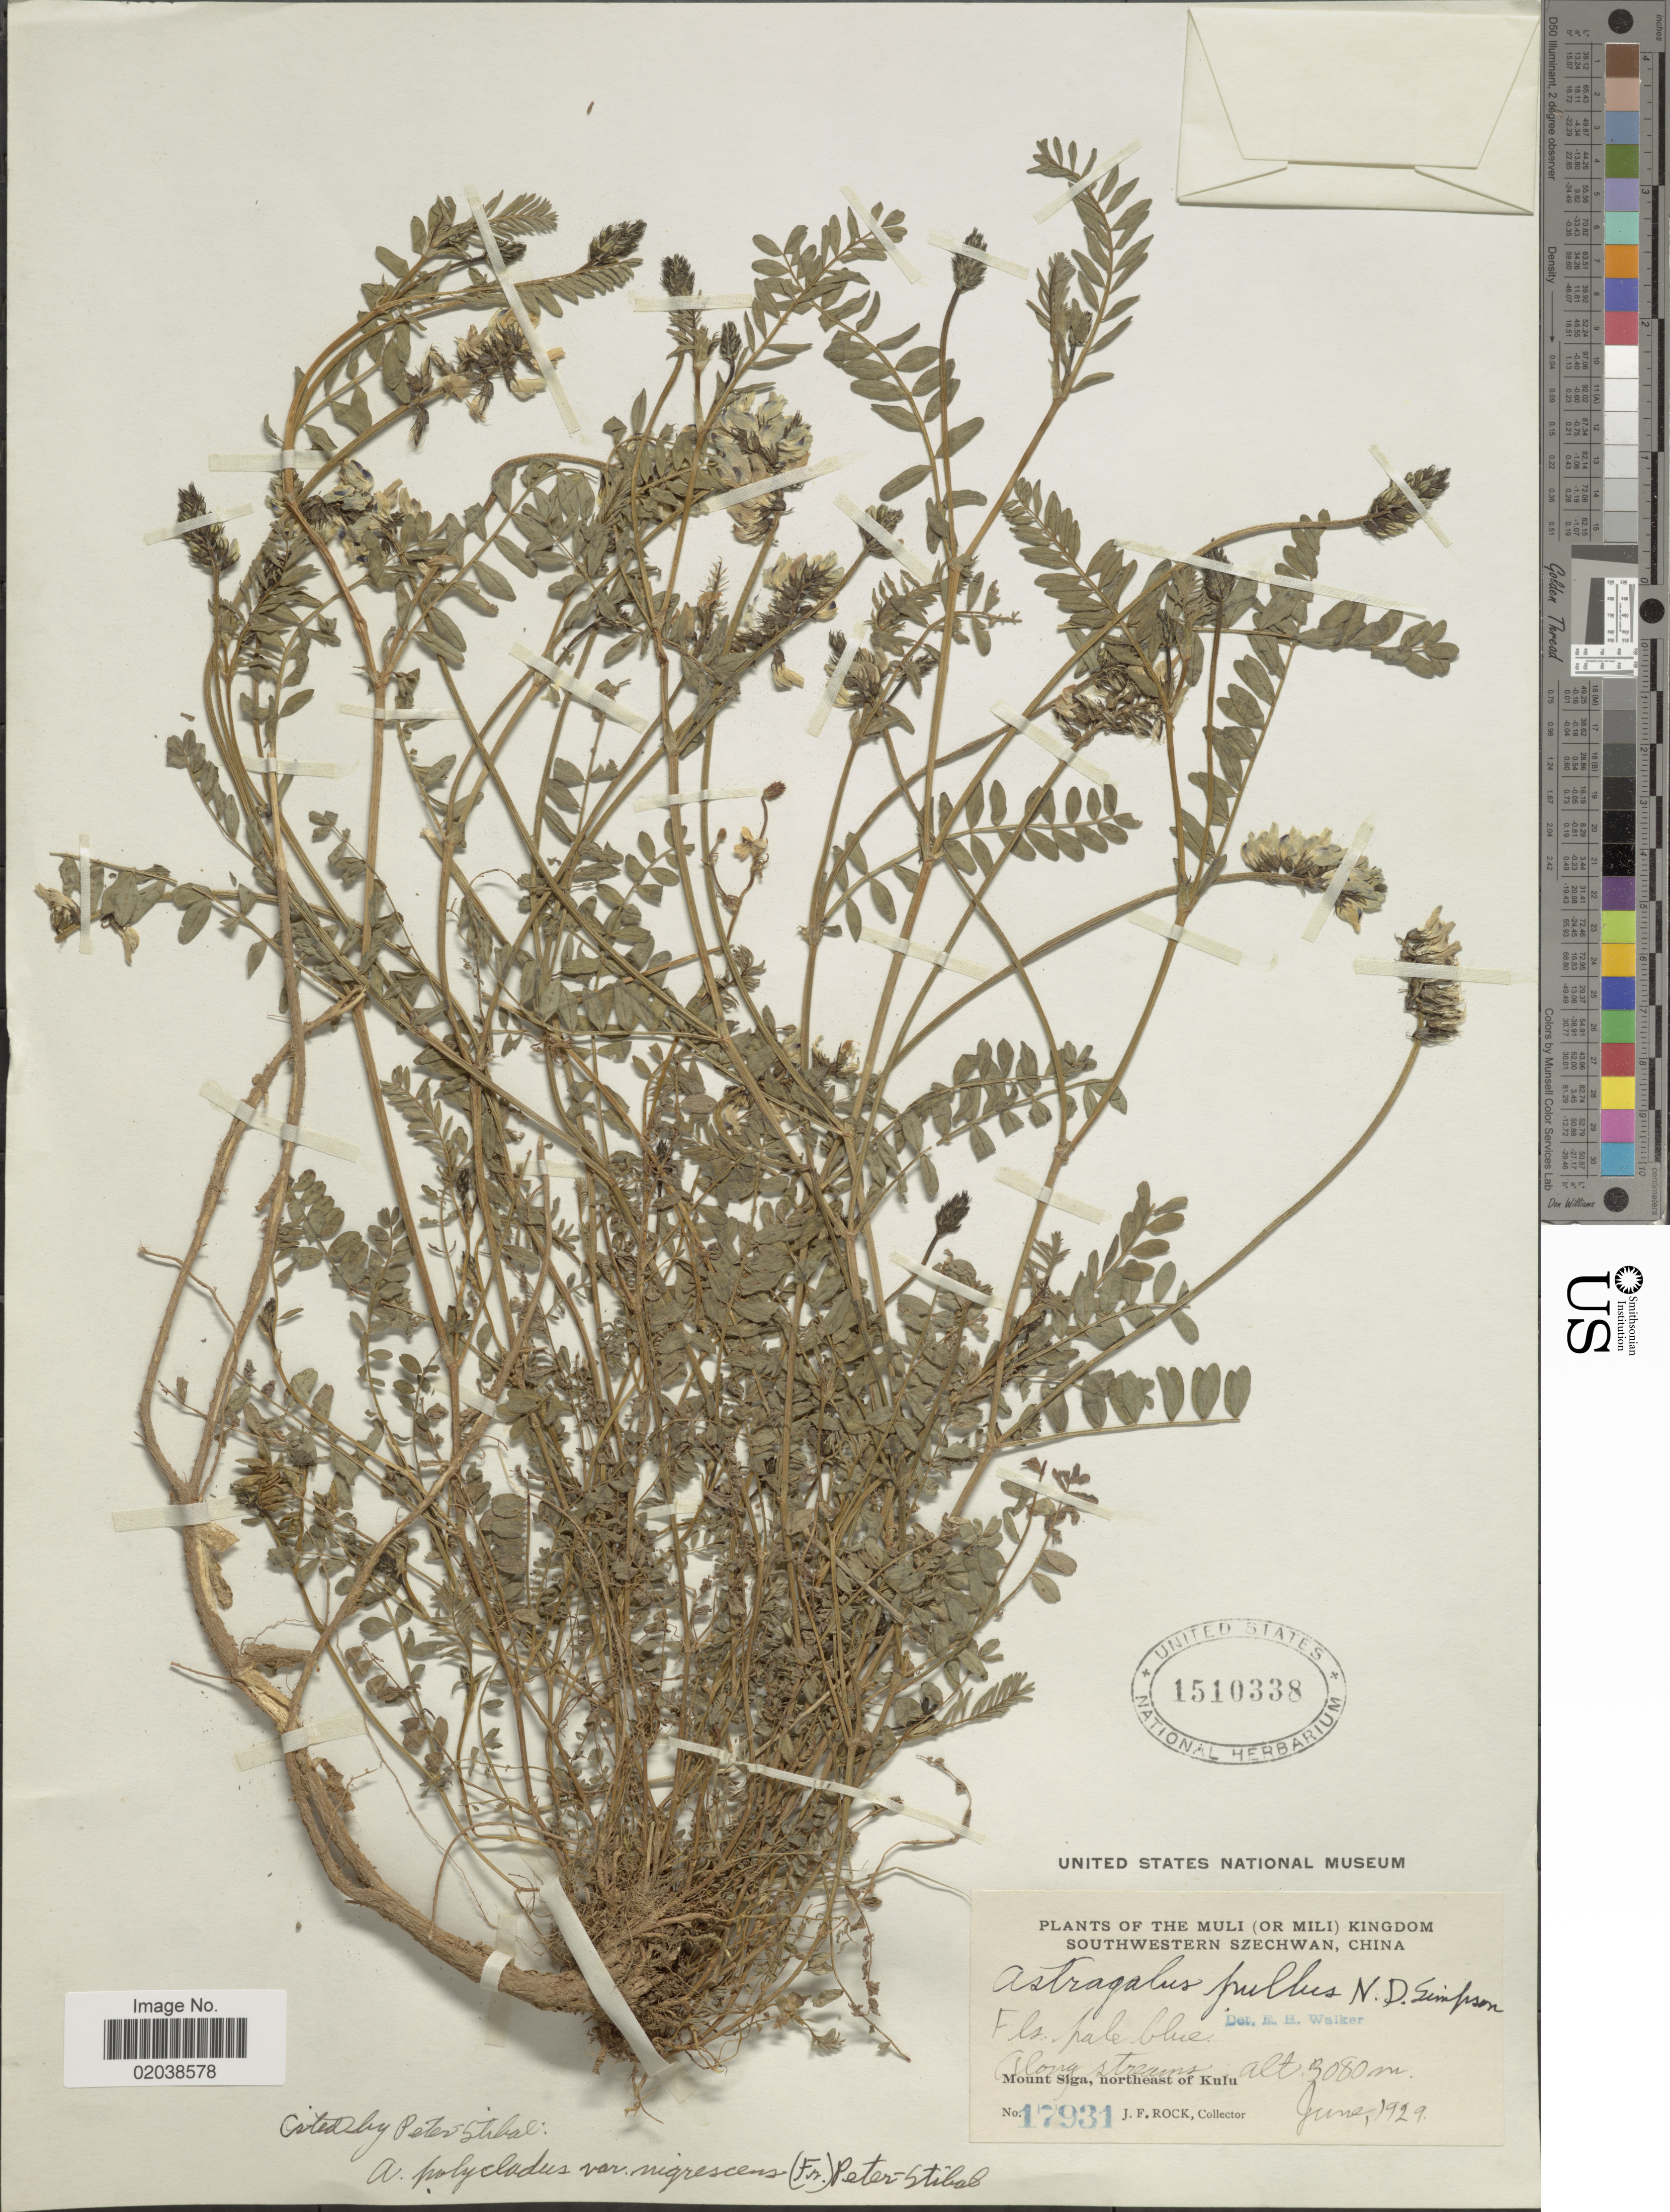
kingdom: Plantae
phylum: Tracheophyta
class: Magnoliopsida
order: Fabales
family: Fabaceae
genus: Astragalus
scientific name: Astragalus polycladus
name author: Bureau & Franch.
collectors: J. Rock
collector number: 17931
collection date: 1929-06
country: China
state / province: Sichuan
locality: The Muli (or Mili) Kingdom Southwestern Szechwan. Along stream. Mount Siga, northeast of Kulu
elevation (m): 3080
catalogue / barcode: US 1510338